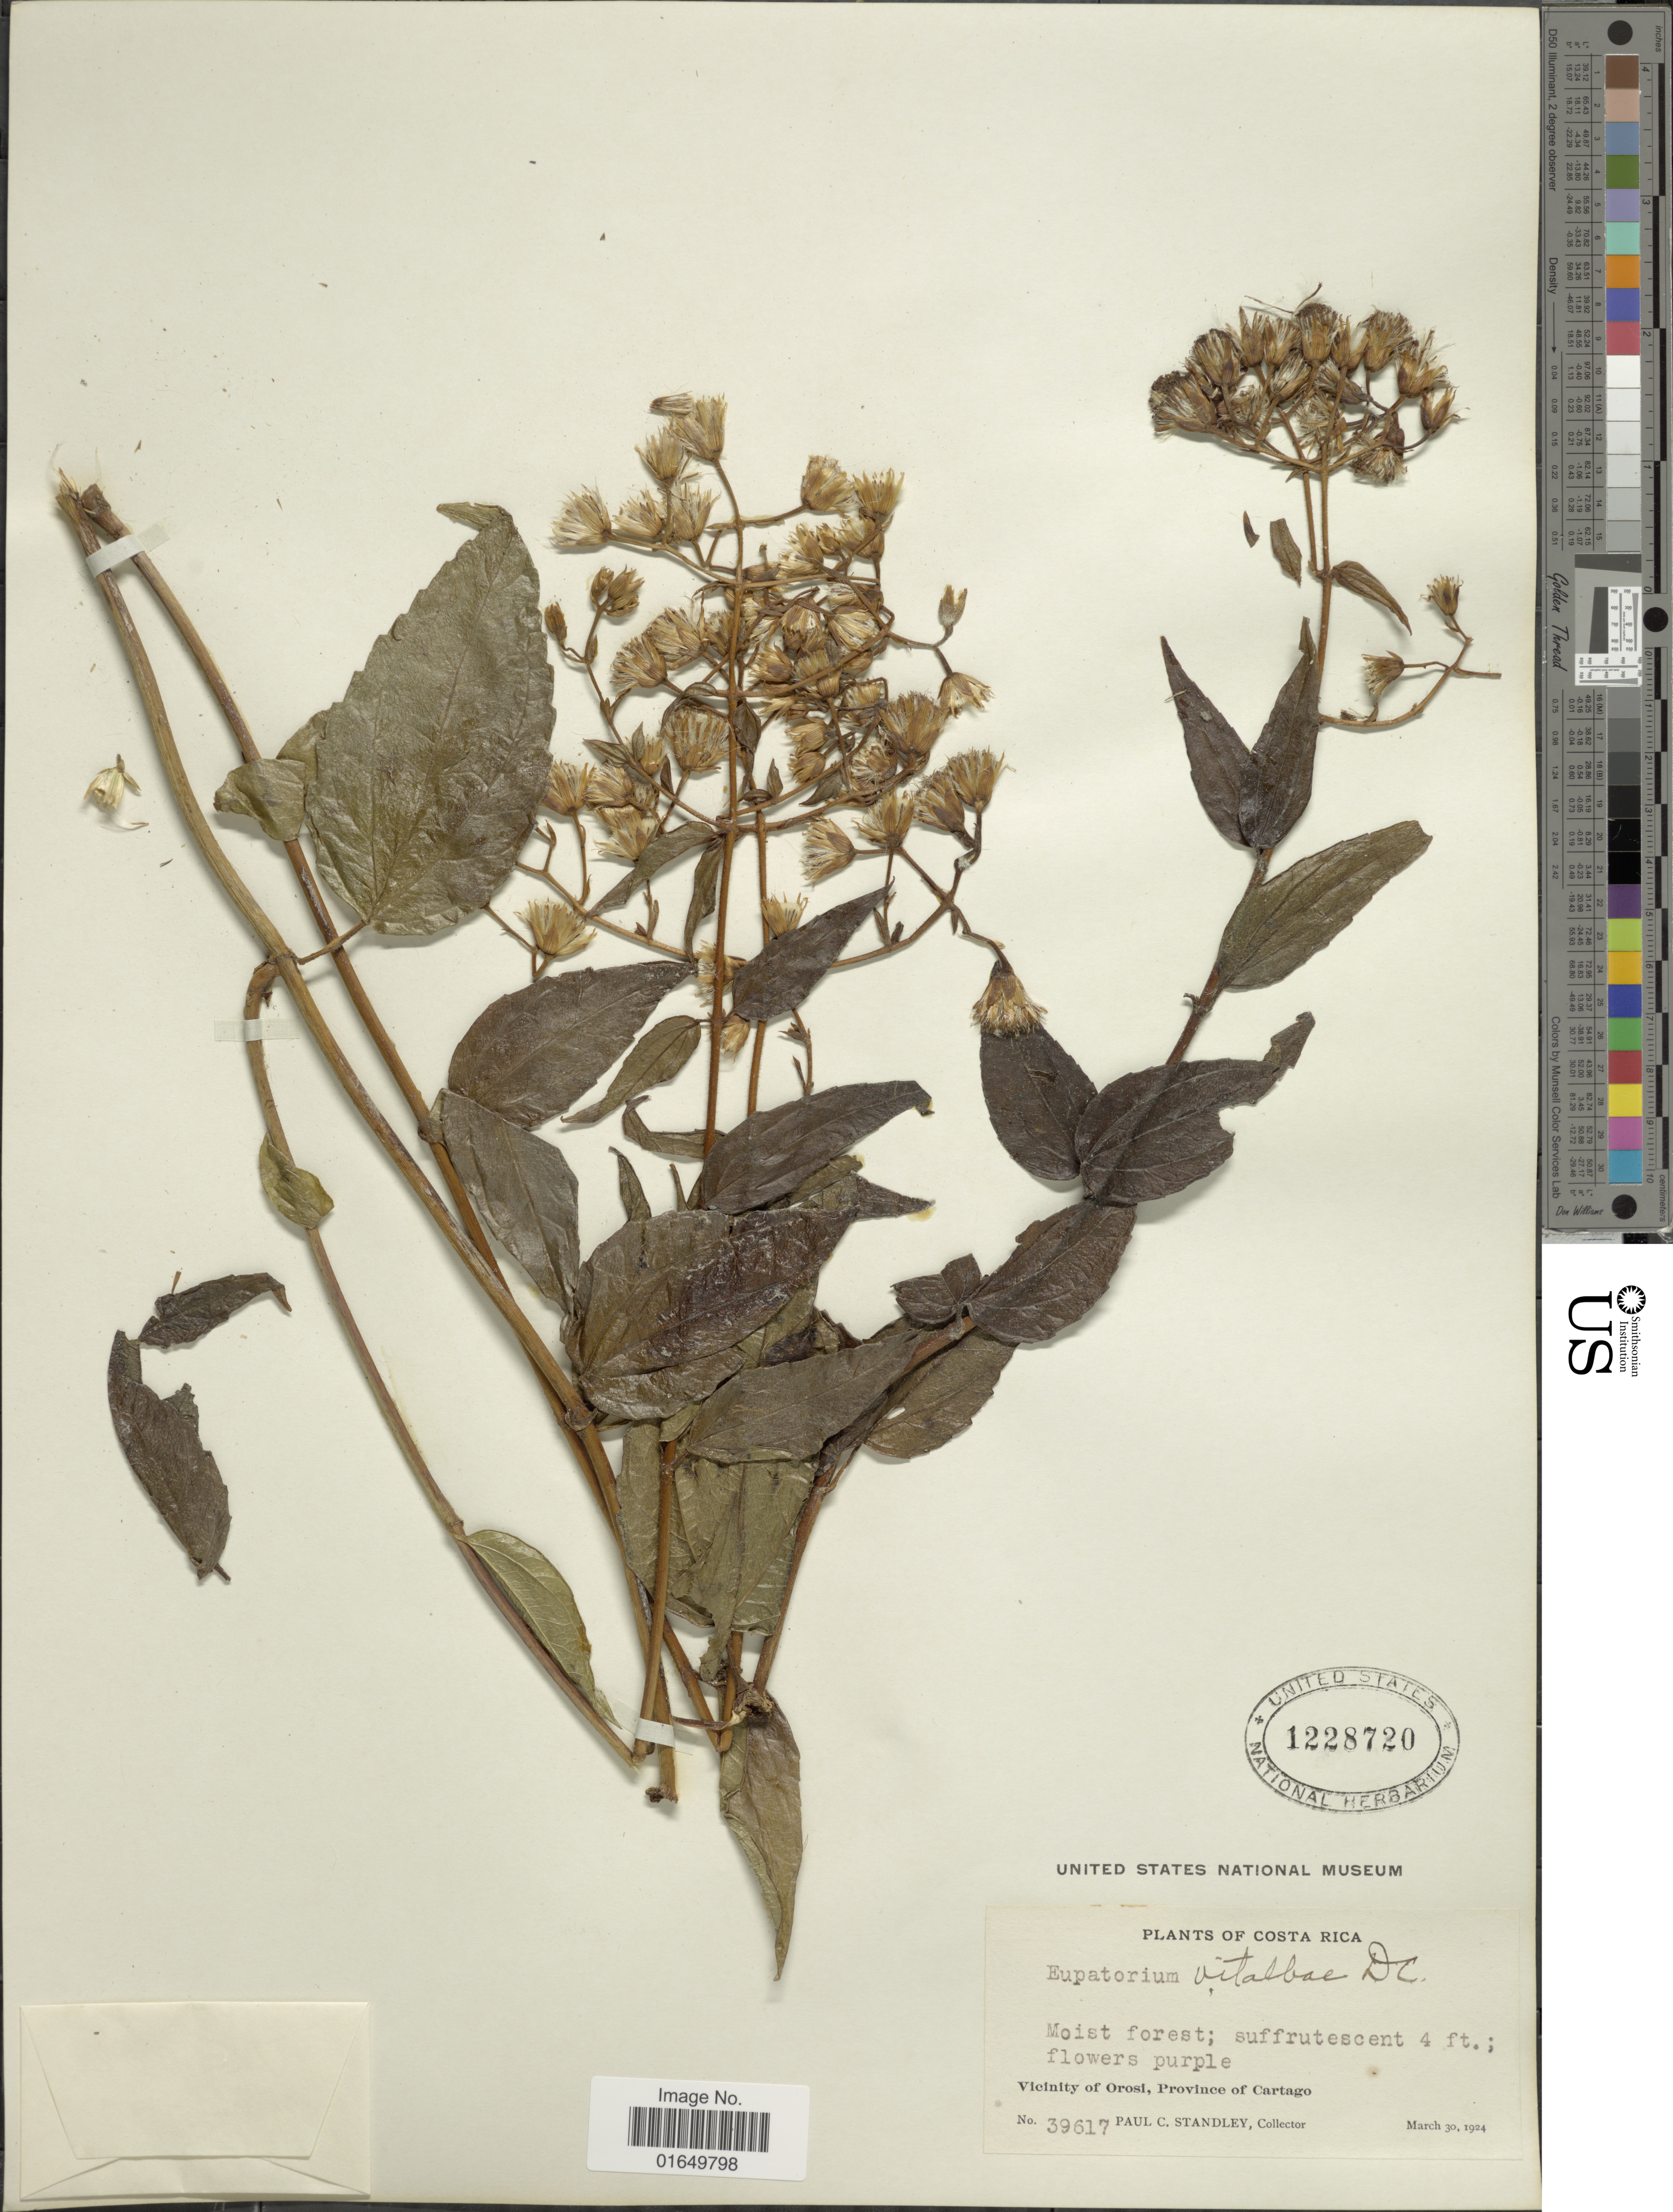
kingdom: Plantae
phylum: Tracheophyta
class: Magnoliopsida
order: Asterales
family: Asteraceae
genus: Heterocondylus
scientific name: Heterocondylus vitalbae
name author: (DC.) R.M. King & H. Rob.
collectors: P. C. Standley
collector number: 39617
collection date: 1924-03-30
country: Costa Rica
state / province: Cartago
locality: Vicinity of Orosi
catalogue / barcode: US 1228720